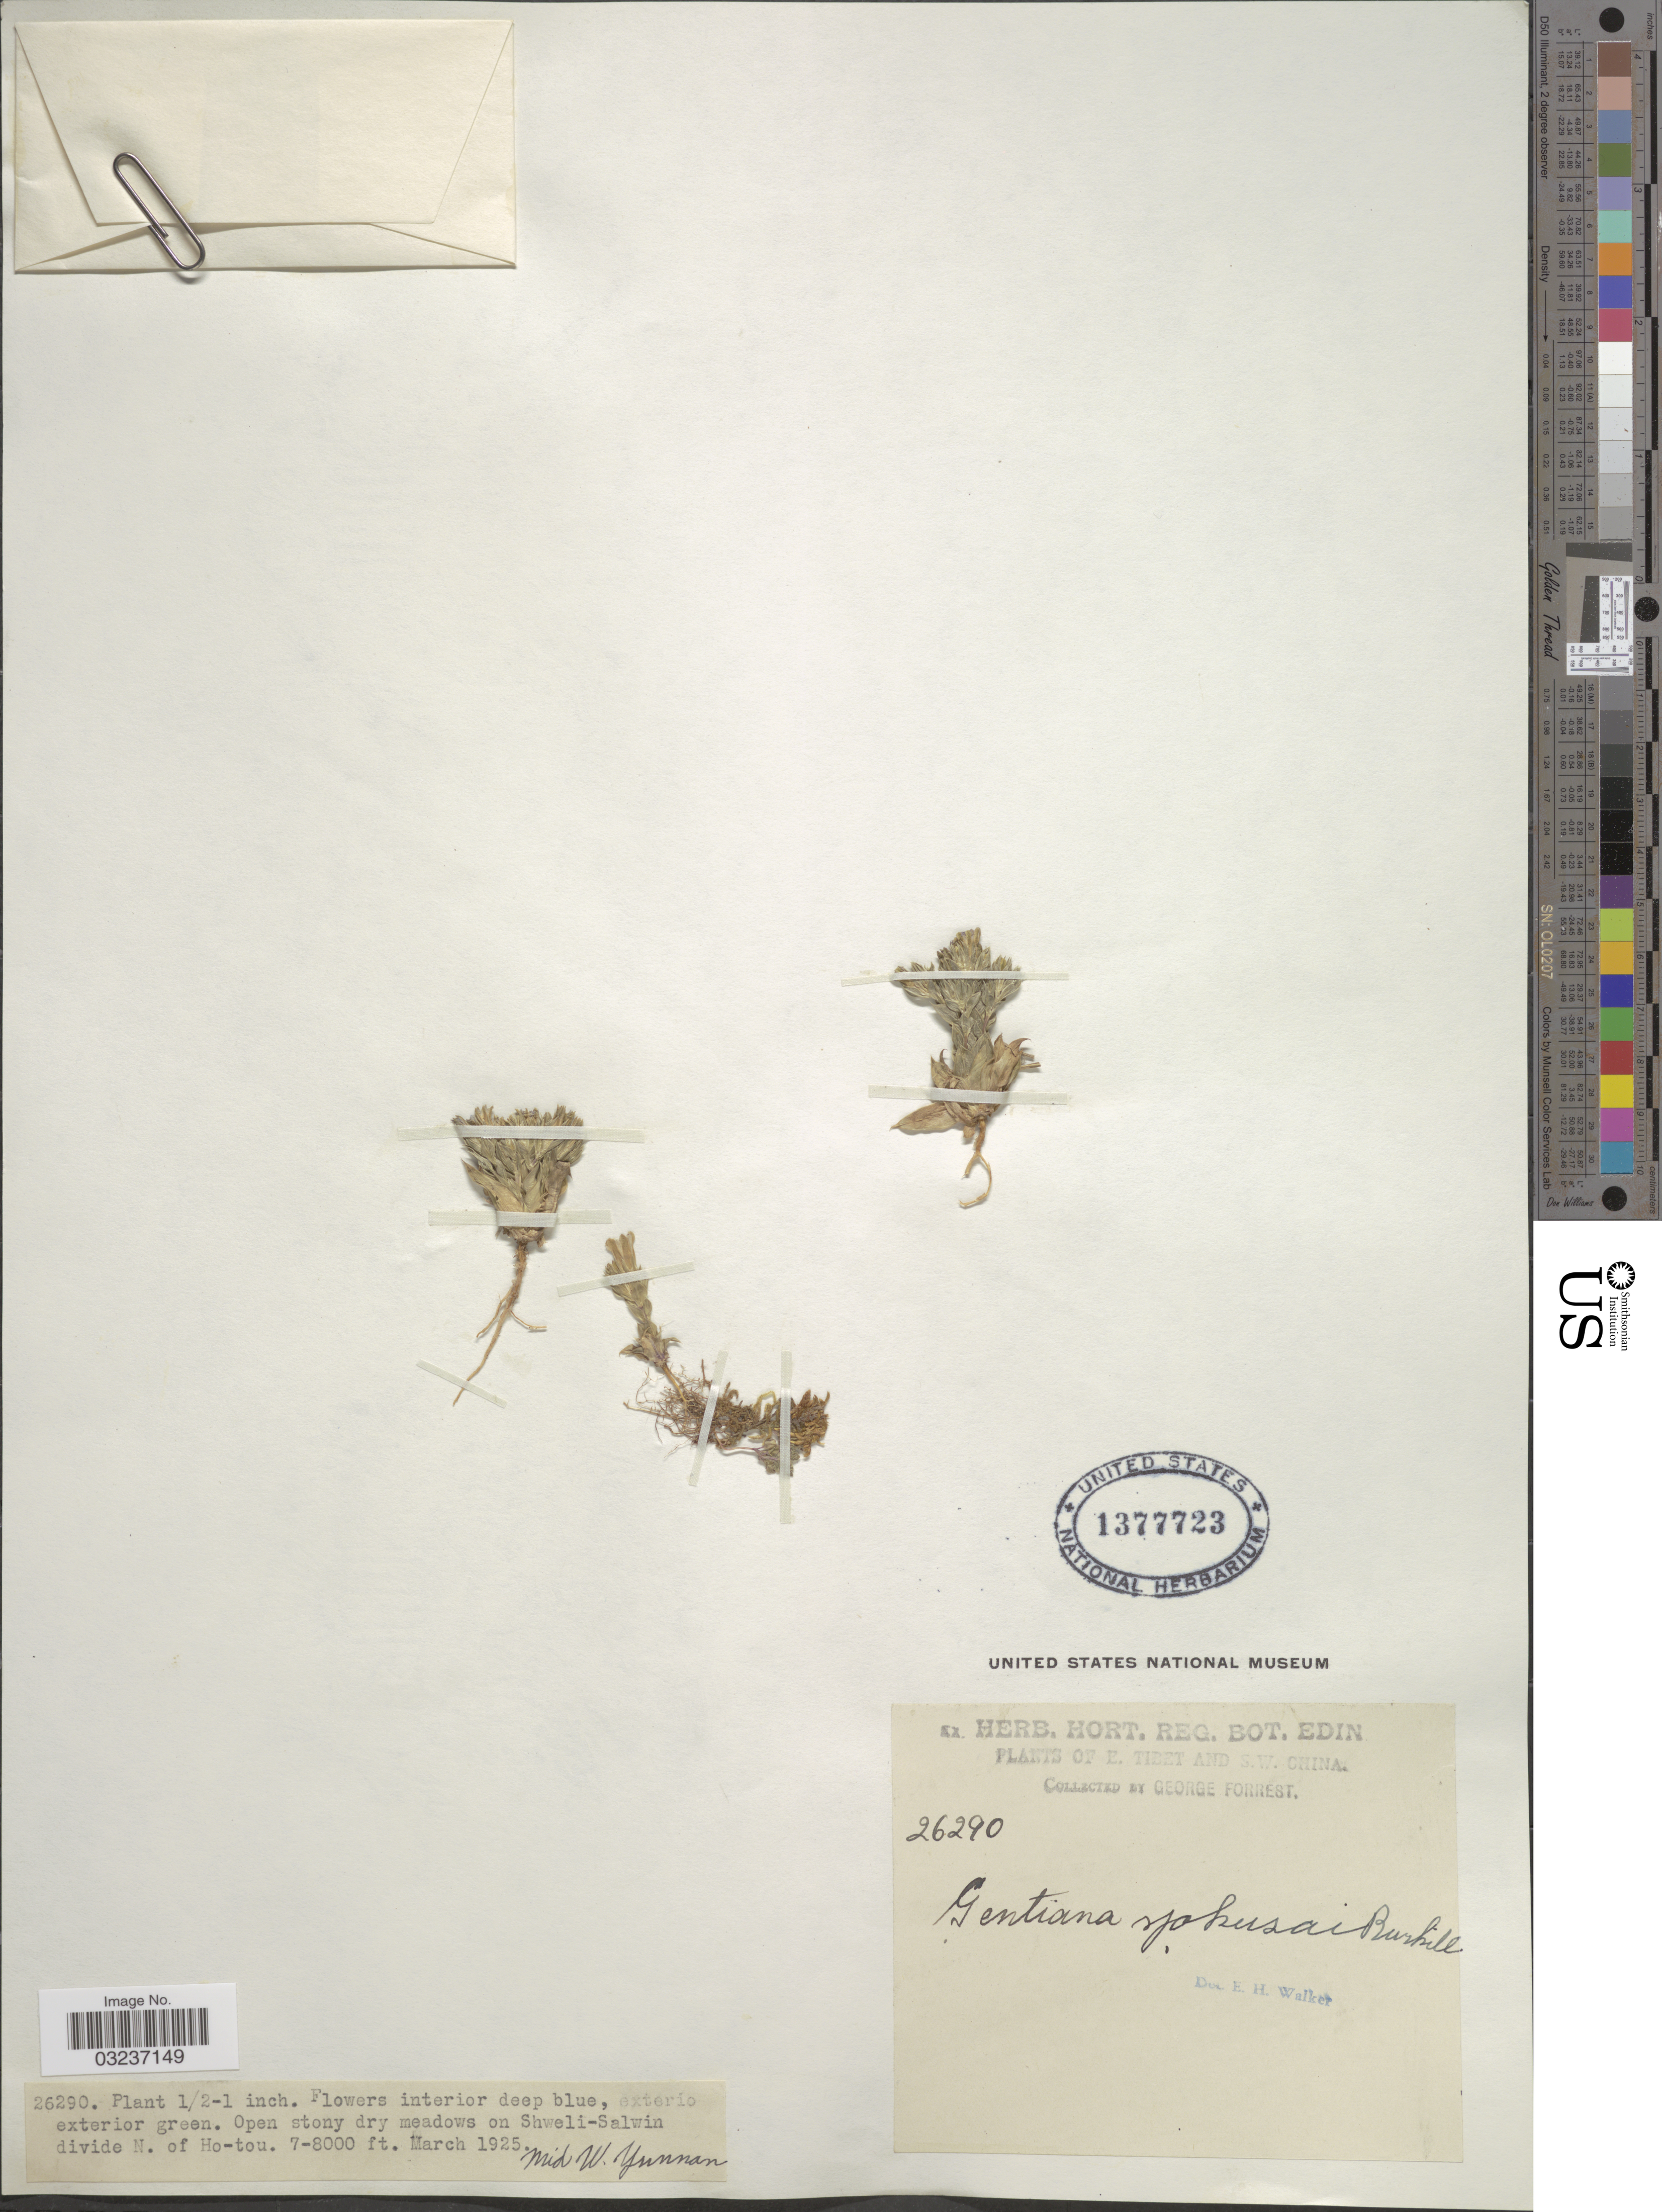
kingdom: Plantae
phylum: Tracheophyta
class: Magnoliopsida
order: Gentianales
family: Gentianaceae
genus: Gentiana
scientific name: Gentiana yokusai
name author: Burkill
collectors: G. Forrest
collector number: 26290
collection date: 1925-03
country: China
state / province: Yunnan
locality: On Shweli-Salwin divide N. of Ho-tou. Mid W. Yunnan. E. Tibet and S. W. China.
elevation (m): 2134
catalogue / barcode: US 1377723